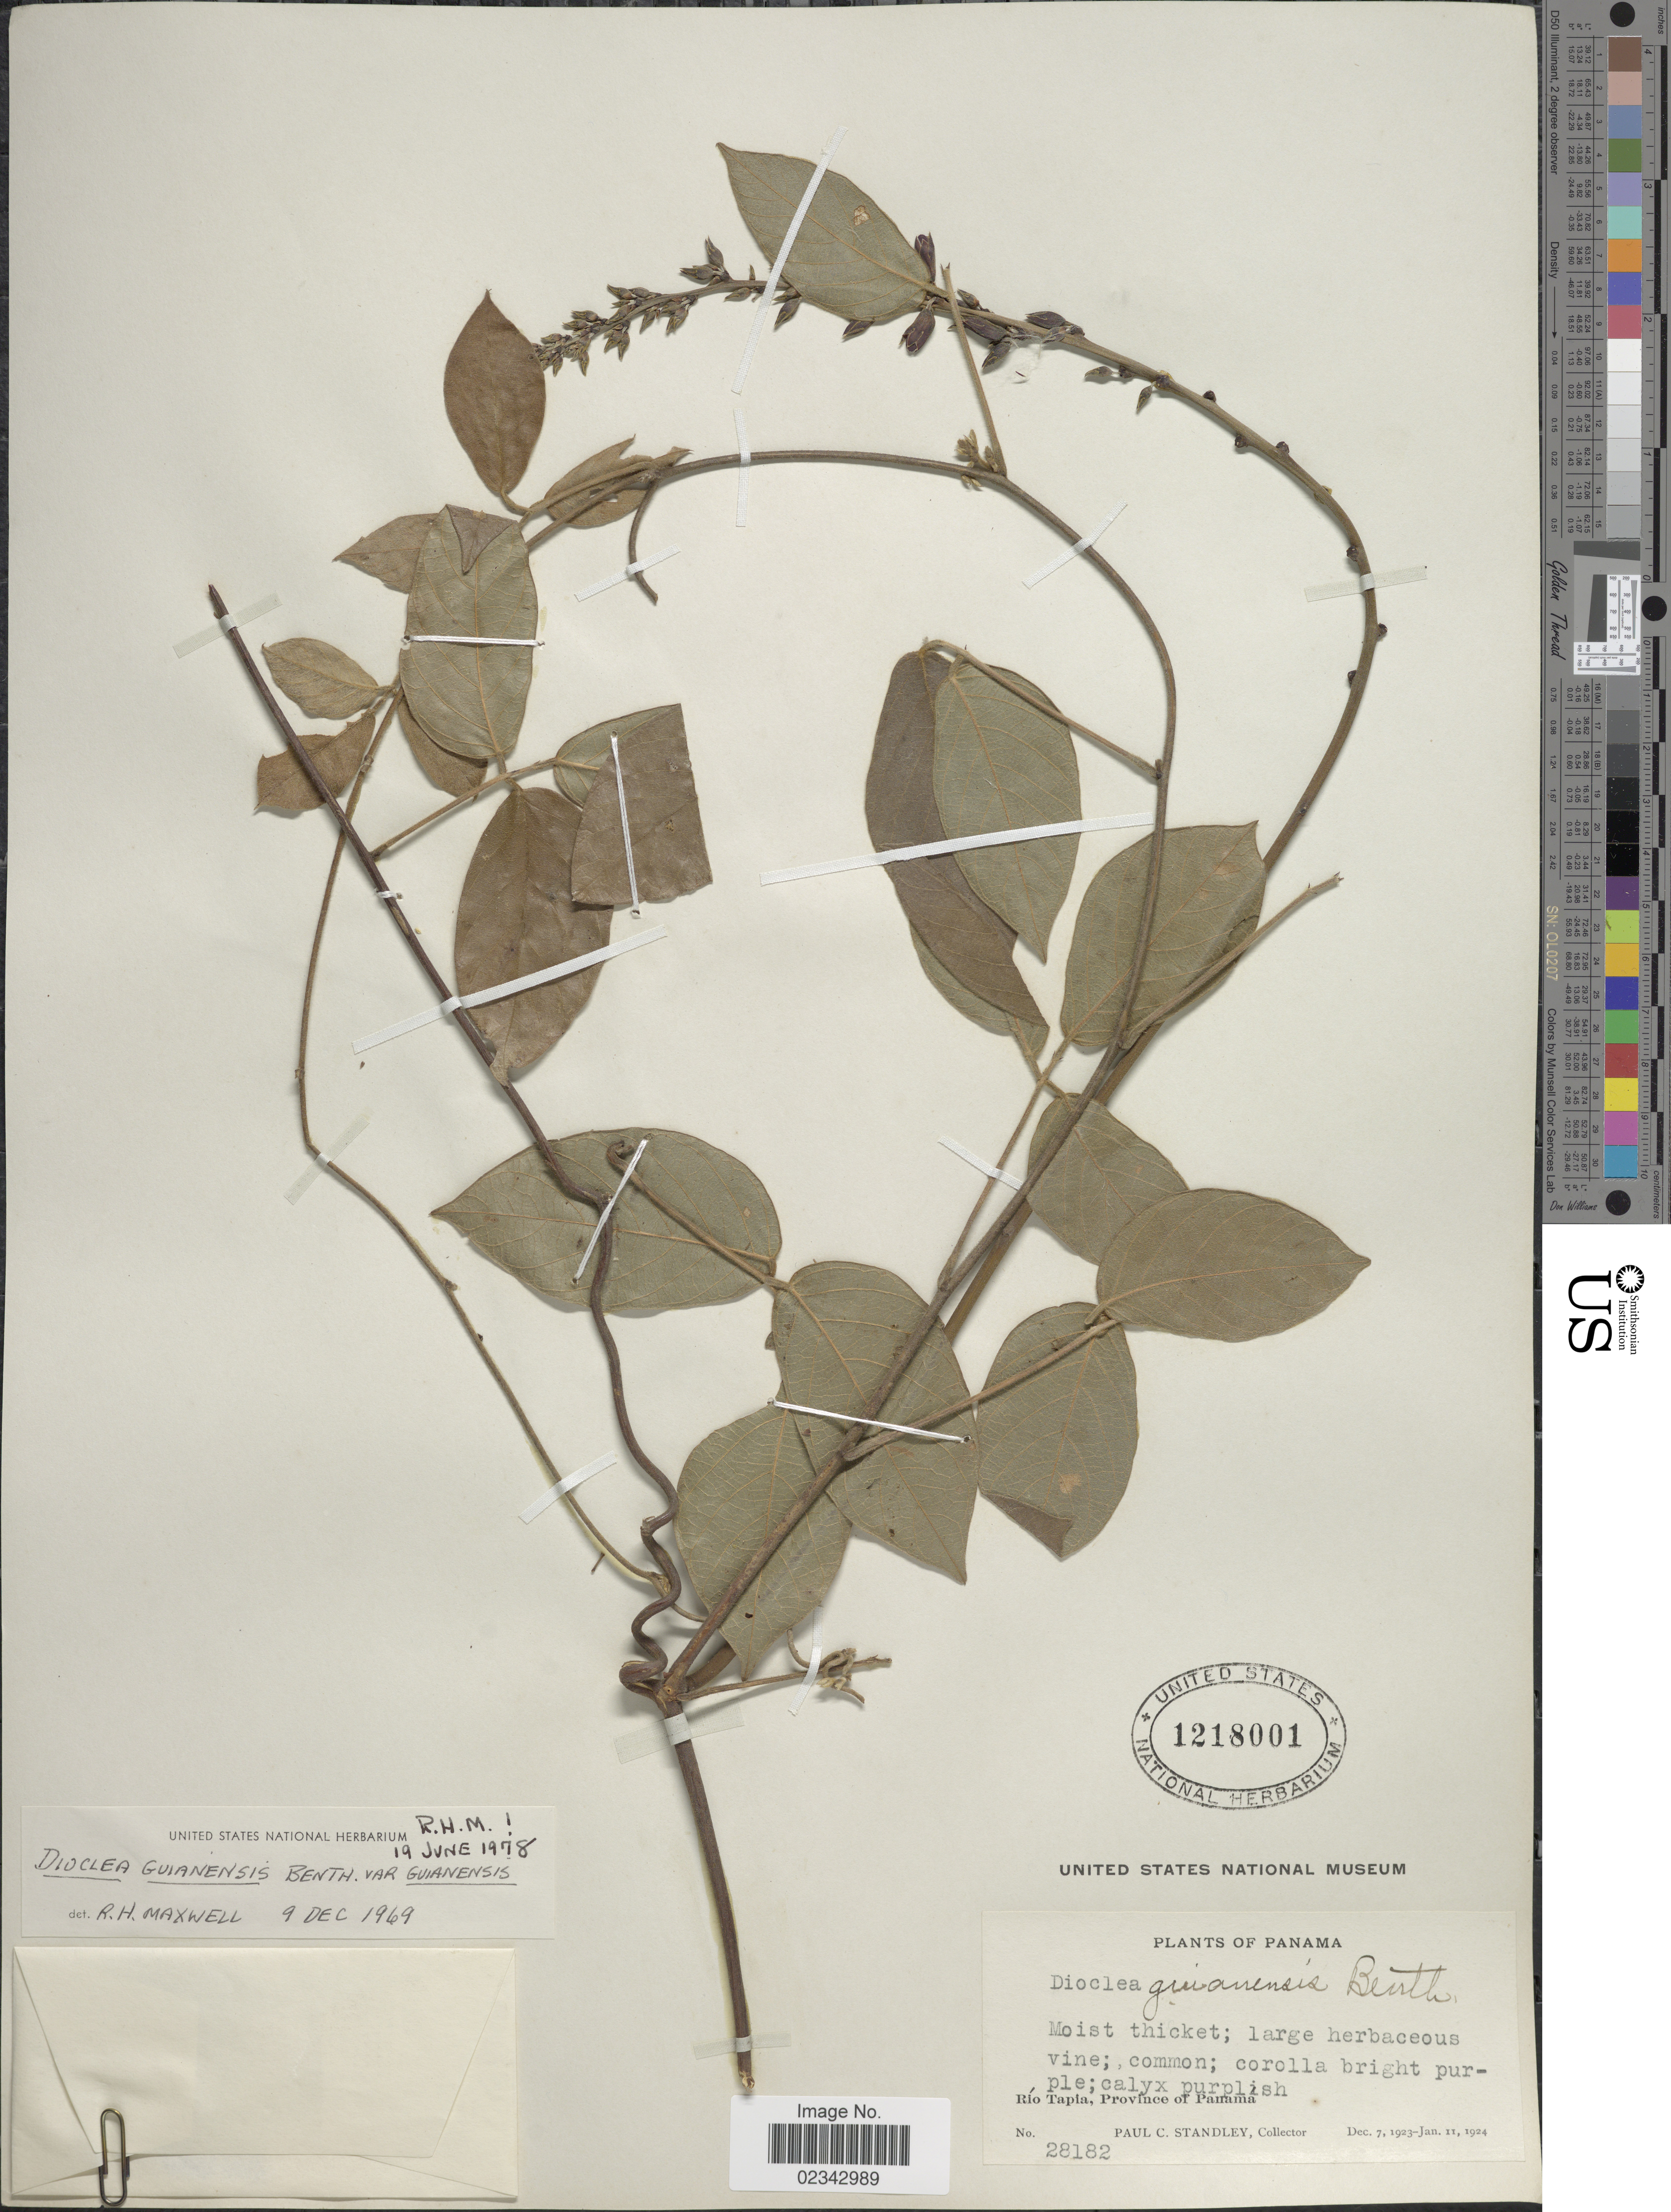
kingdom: Plantae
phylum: Tracheophyta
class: Magnoliopsida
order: Fabales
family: Fabaceae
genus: Dioclea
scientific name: Dioclea guianensis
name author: Benth.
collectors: P. C. Standley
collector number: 28182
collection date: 1923-12-07/1924-01-11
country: Panama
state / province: Panamá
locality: Moist thicket; Río Tapia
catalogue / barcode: US 1218001